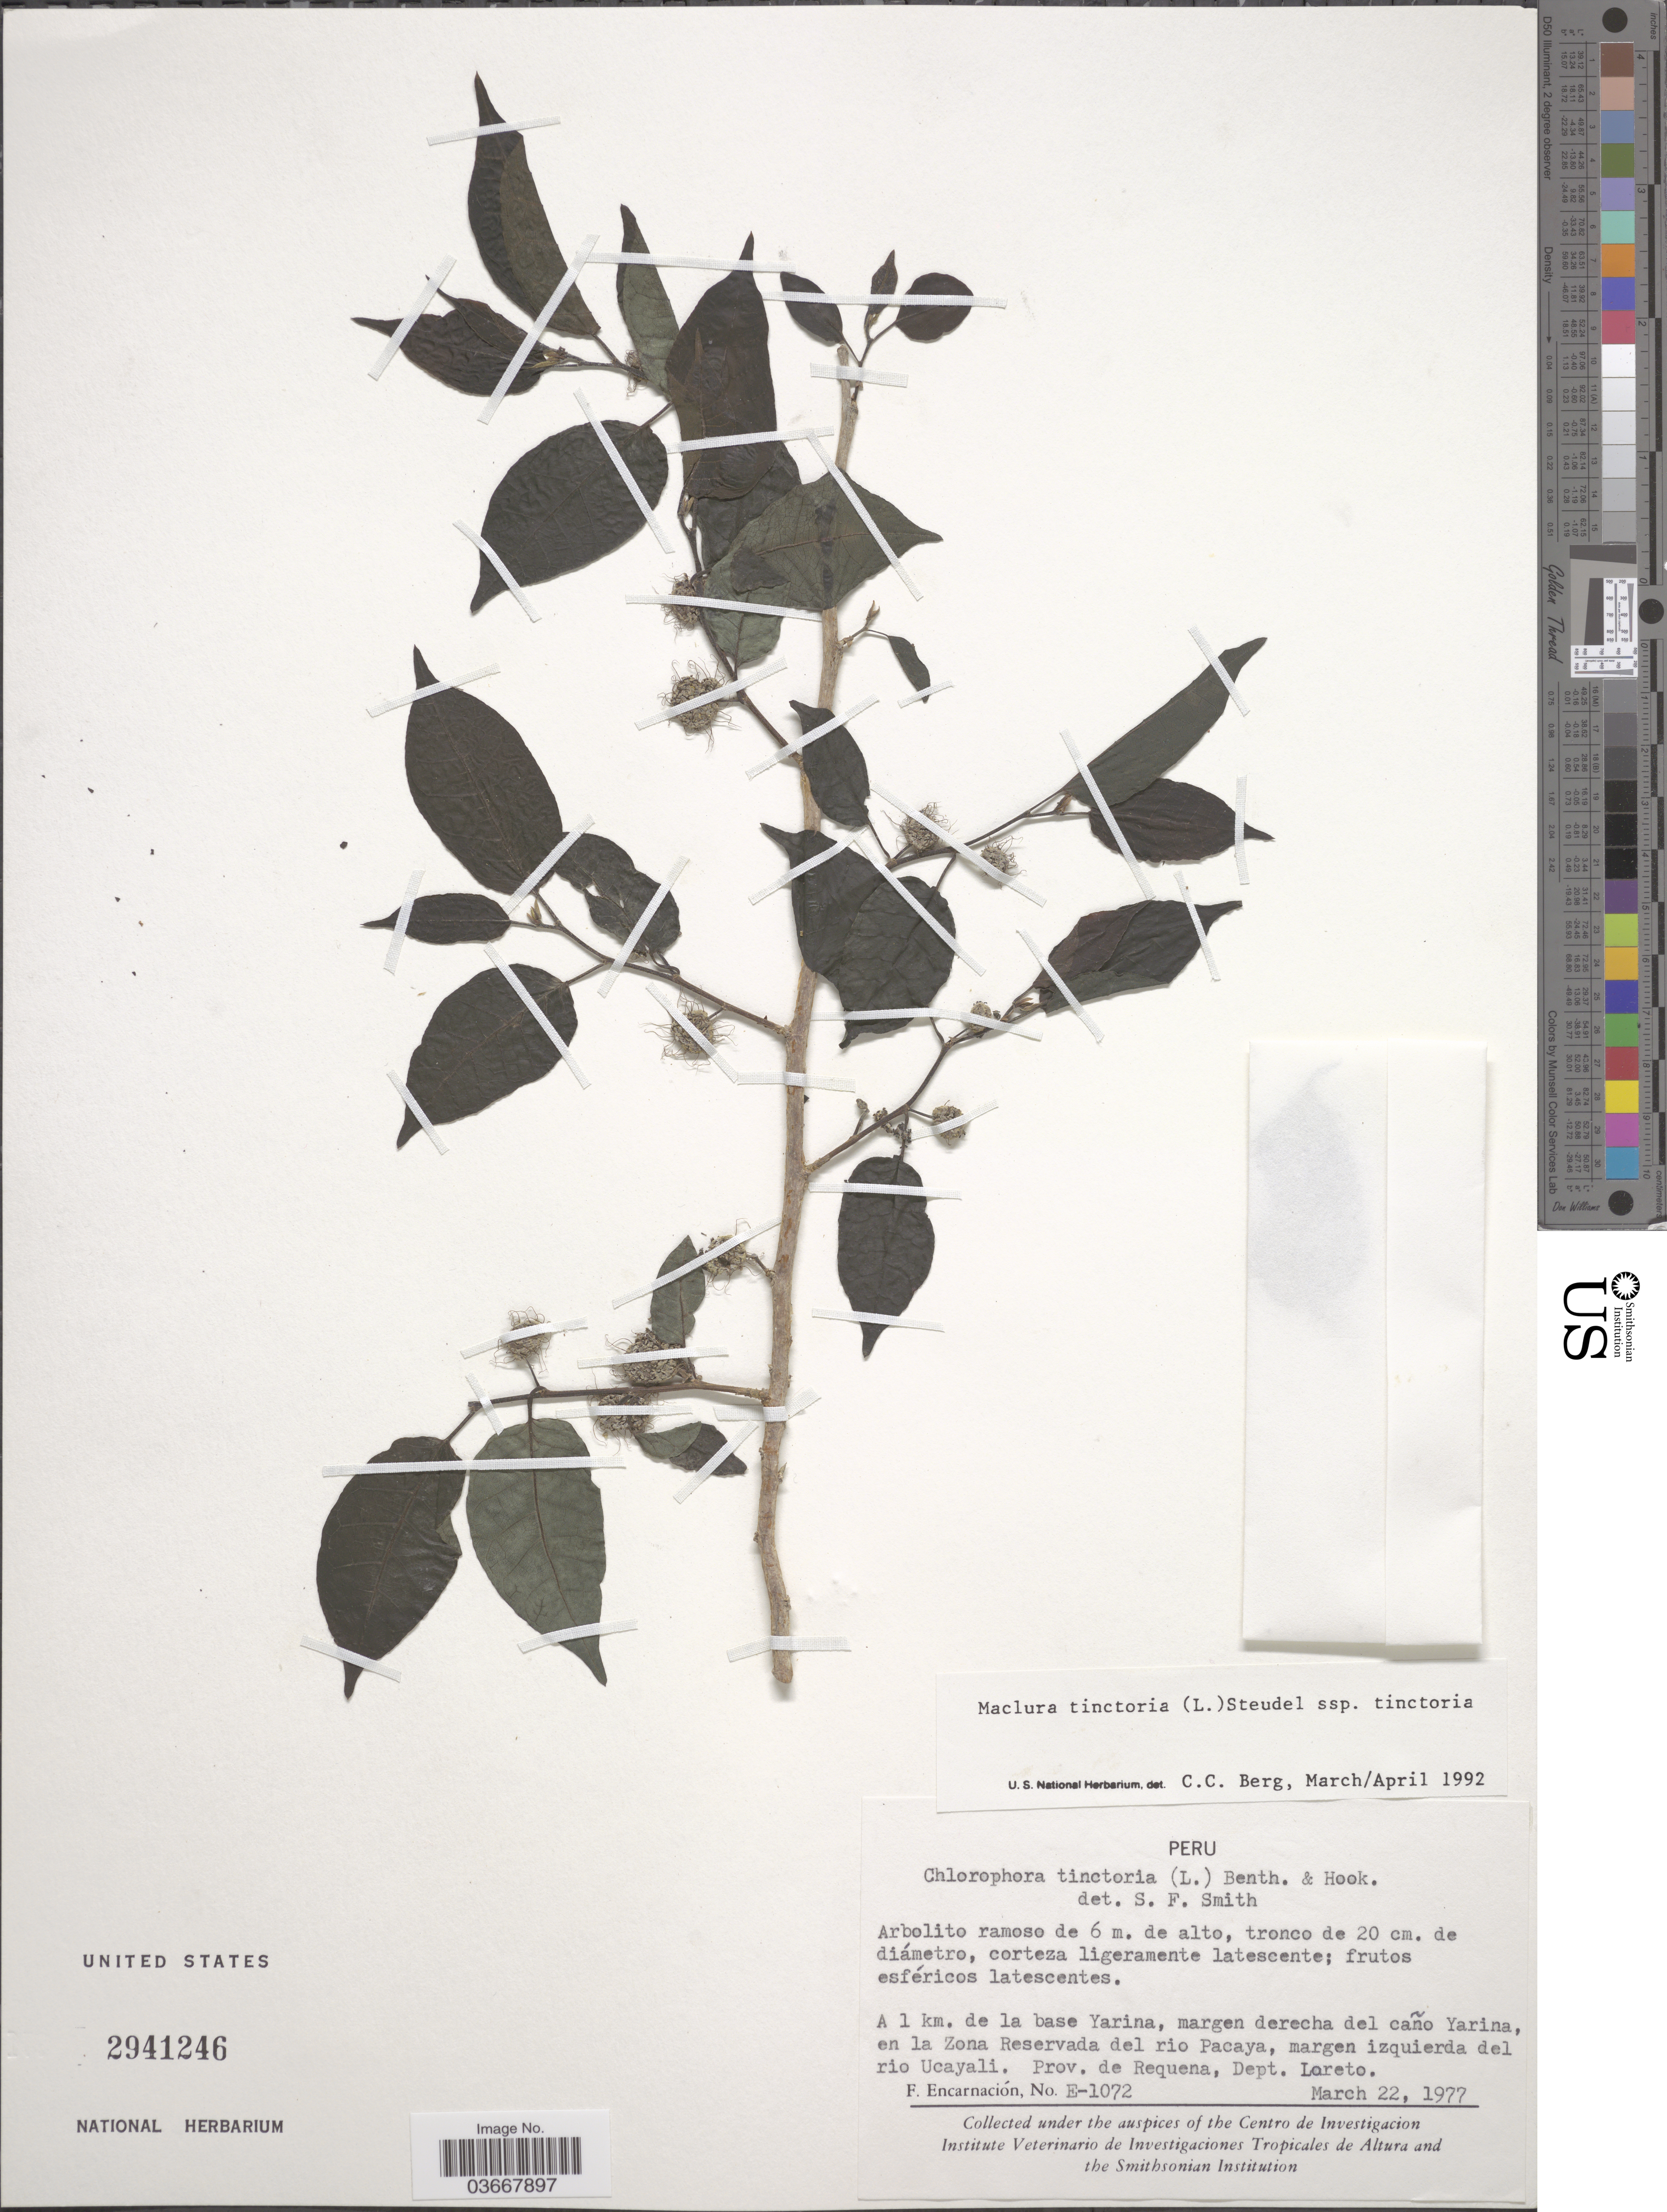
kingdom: Plantae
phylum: Tracheophyta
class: Magnoliopsida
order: Rosales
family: Moraceae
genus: Maclura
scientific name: Maclura tinctoria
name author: (L.) D. Don ex Steud.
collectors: F. Encarnación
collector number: E-1072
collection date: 1977-03-22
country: Peru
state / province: Loreto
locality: A 1 km. de la base Yarina, margen derecha del caño Yarina, en la Zona Reservada del rio Pacaya, margen izquierda del rio Ucayali. Prov. de Requena, Dept. Loreto.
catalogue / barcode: US 2941246